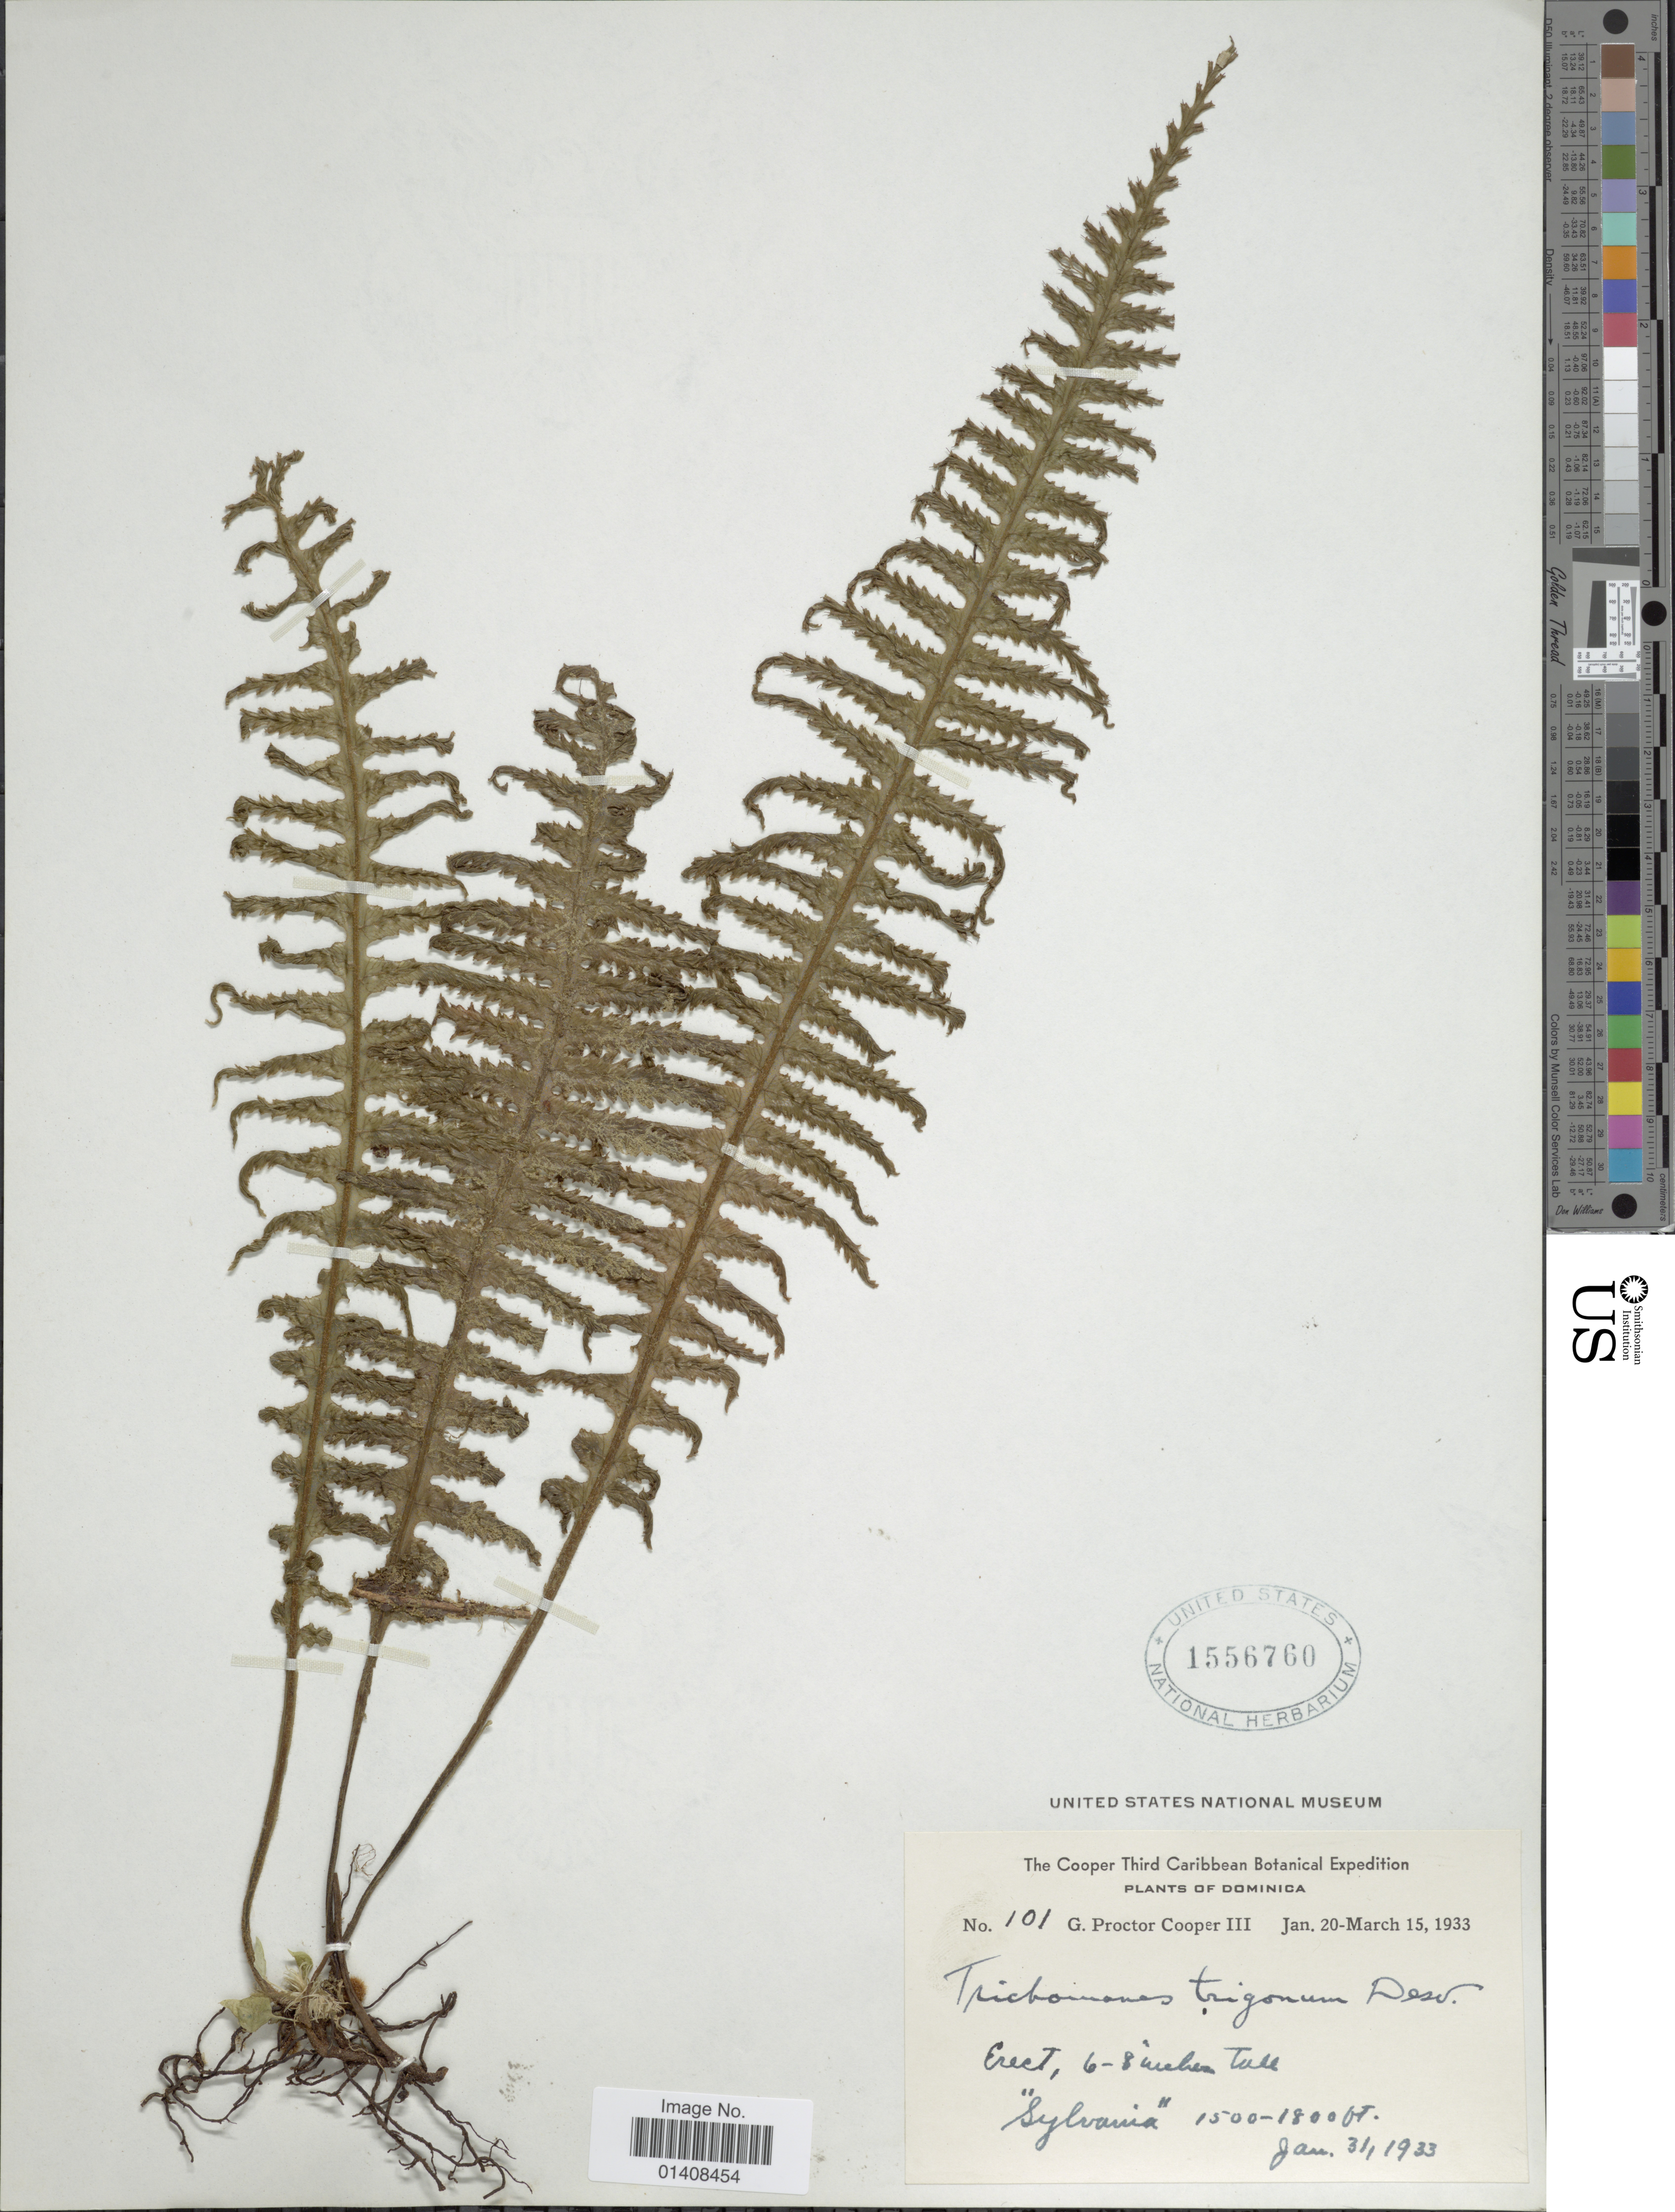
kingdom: Plantae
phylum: Tracheophyta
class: Polypodiopsida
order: Hymenophyllales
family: Hymenophyllaceae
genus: Trichomanes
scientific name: Trichomanes trigonum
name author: Desv.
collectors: G. Cooper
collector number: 101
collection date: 1933-01-20/1933-03-15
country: Dominica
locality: Sylvania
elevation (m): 457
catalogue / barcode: US 1556760